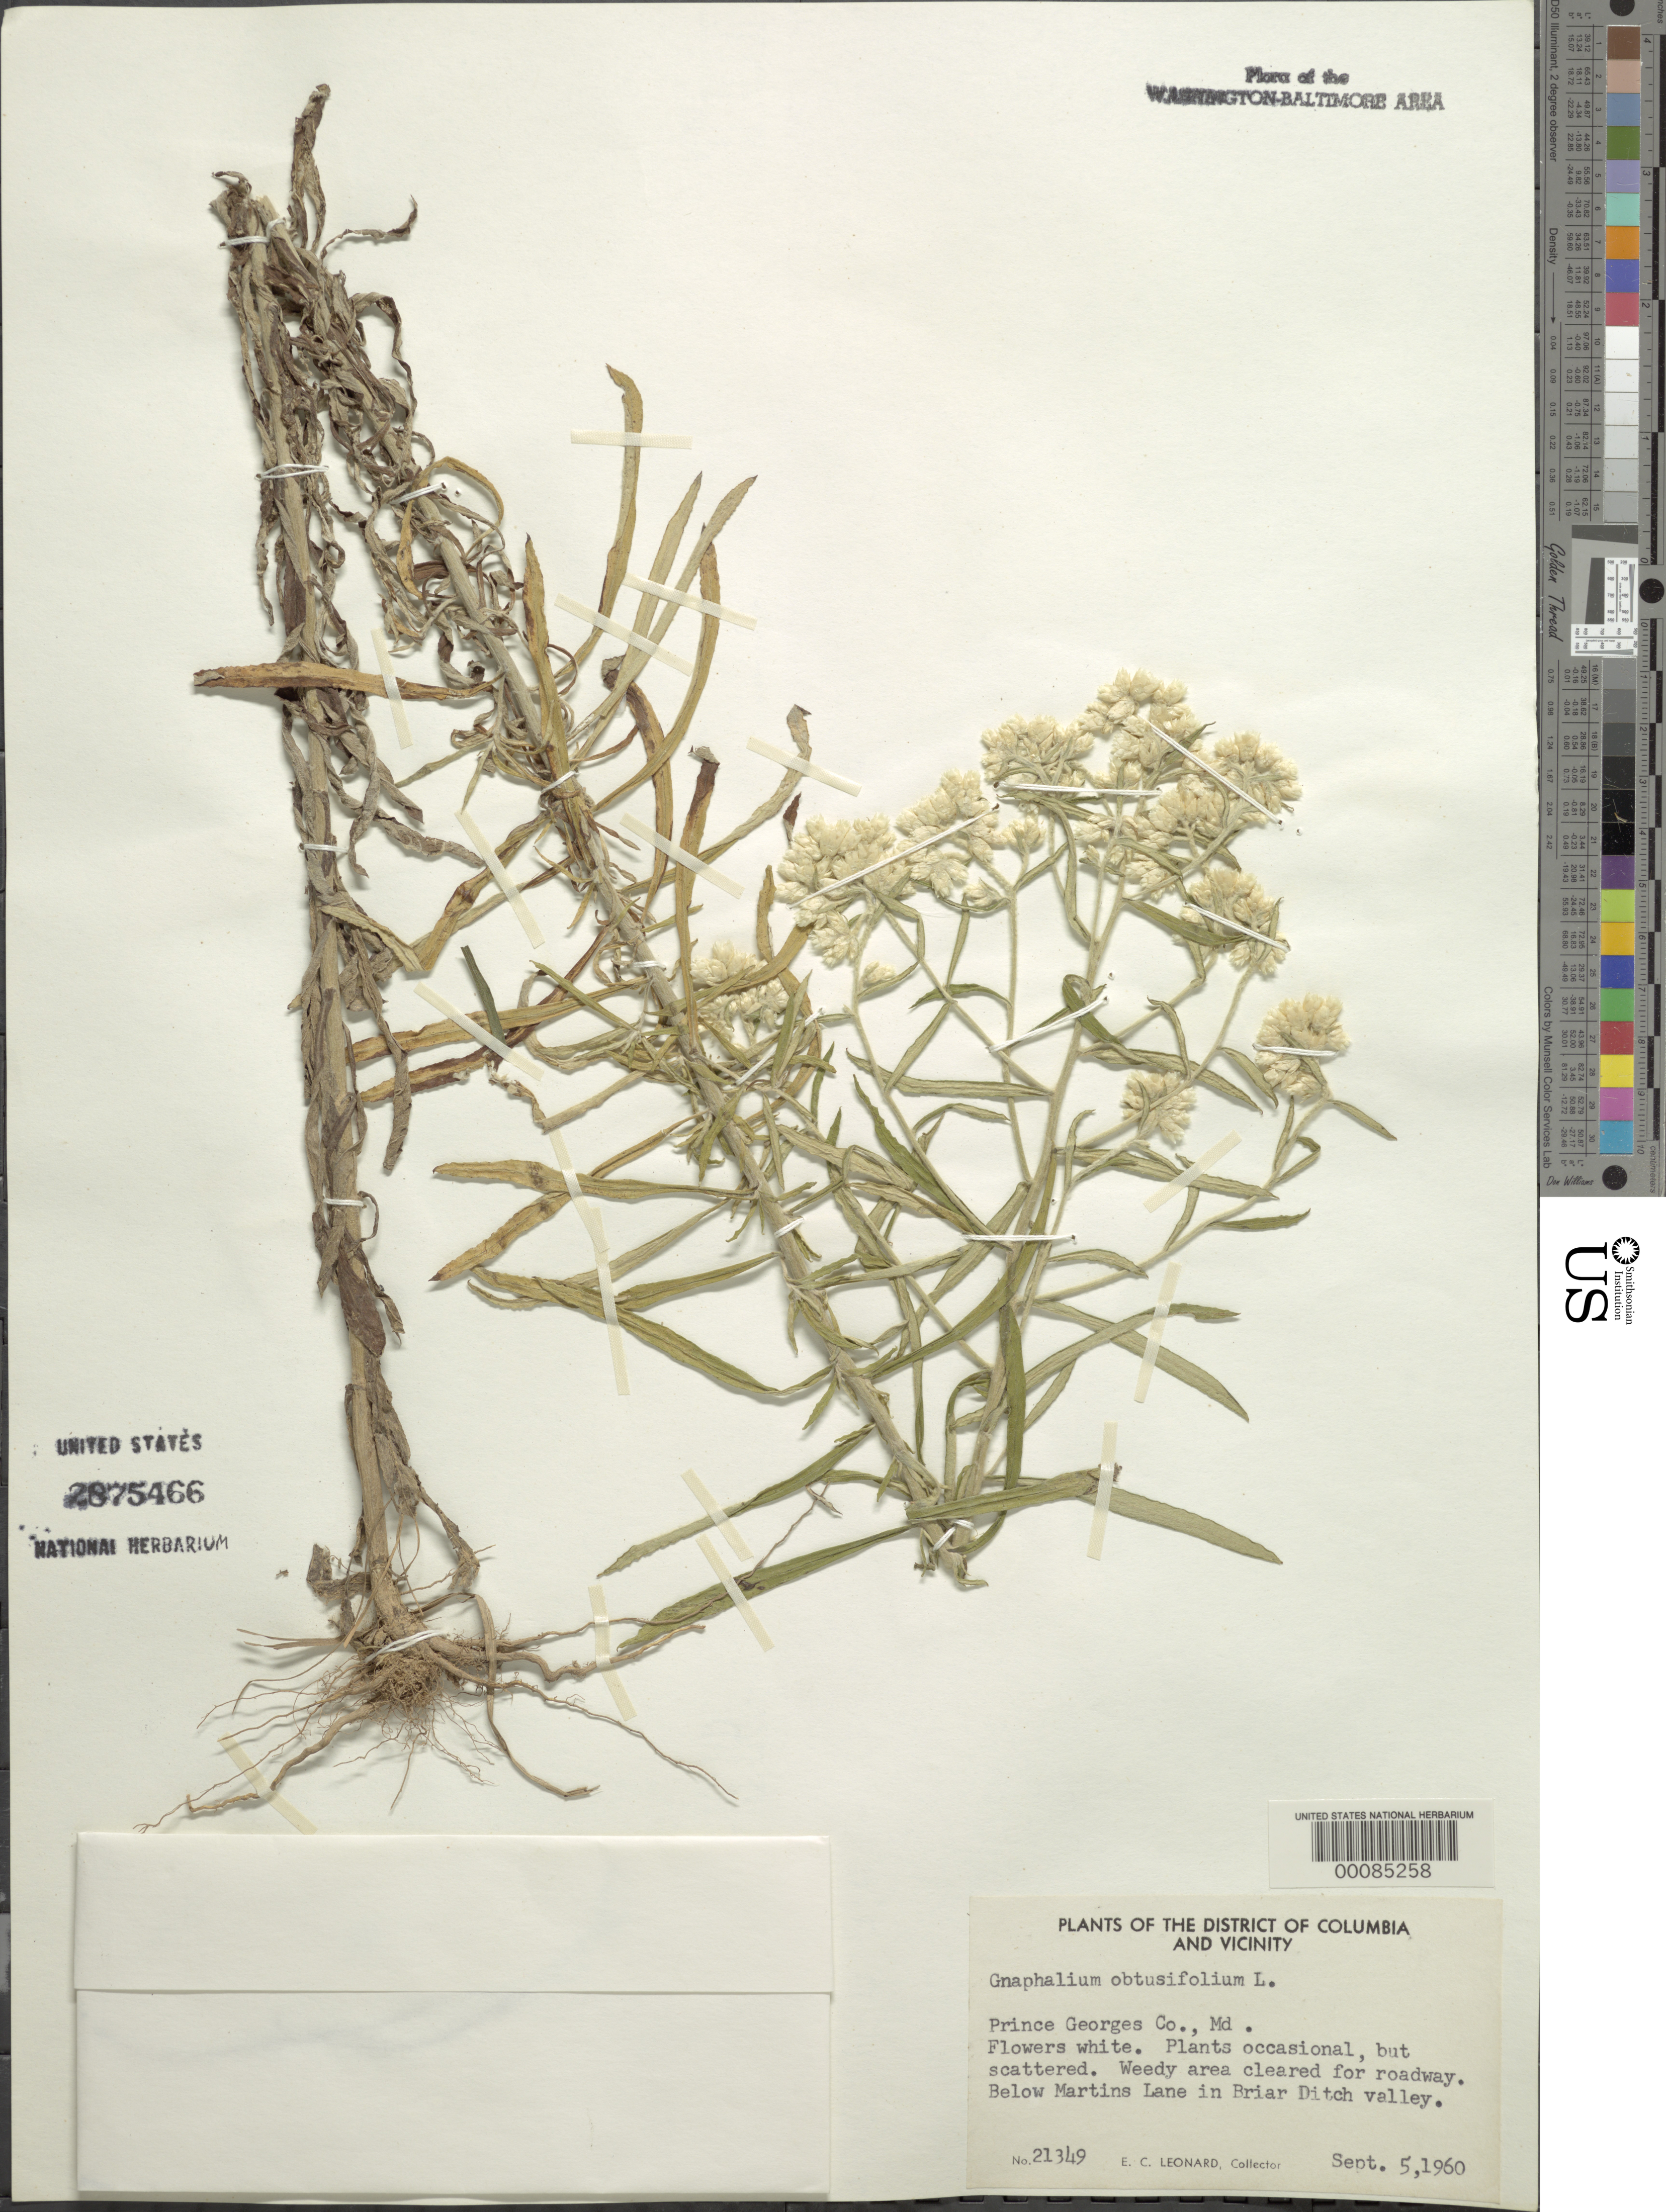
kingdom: Plantae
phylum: Tracheophyta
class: Magnoliopsida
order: Asterales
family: Asteraceae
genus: Pseudognaphalium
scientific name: Pseudognaphalium obtusifolium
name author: (L.) Hilliard & B.L. Burtt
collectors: E. C. Leonard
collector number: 21349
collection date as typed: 05 Sep 1960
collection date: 1960-09-05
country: United States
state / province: Maryland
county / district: Prince George's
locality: Briar Ditch Valley below Martins Lane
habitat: Clearing for roadway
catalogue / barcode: US 2875466